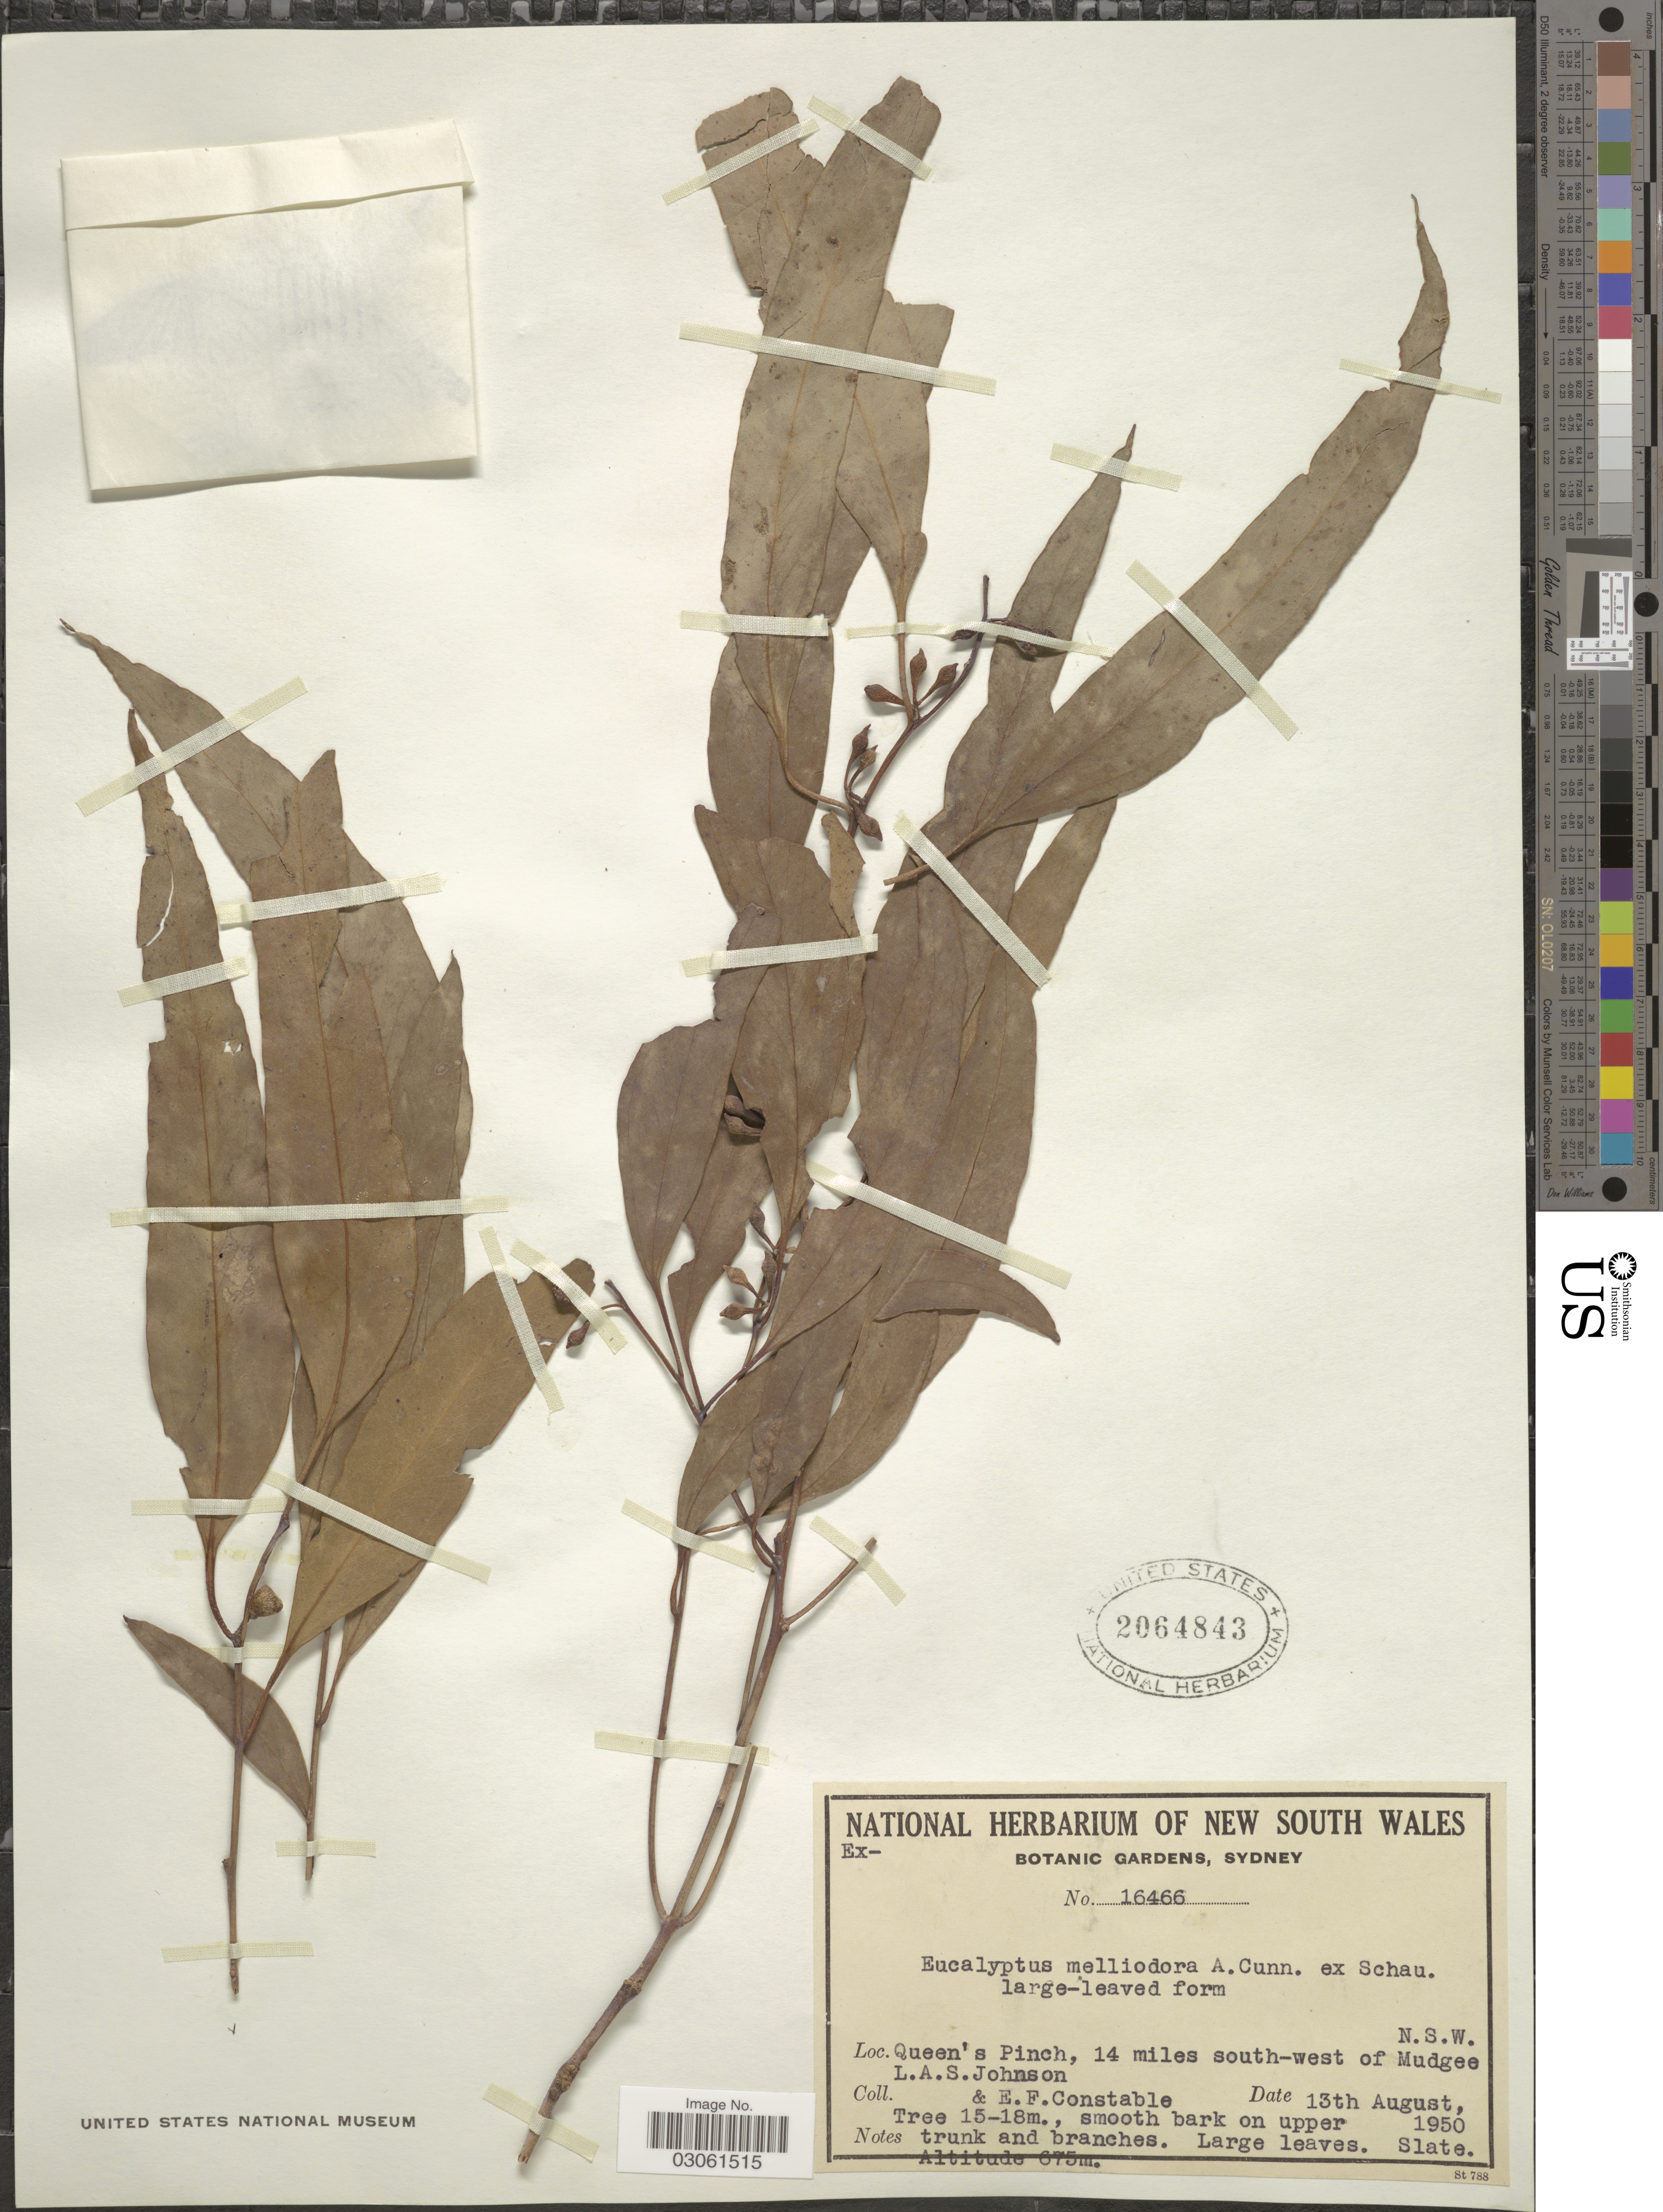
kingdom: Plantae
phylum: Tracheophyta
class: Magnoliopsida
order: Myrtales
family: Myrtaceae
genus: Eucalyptus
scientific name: Eucalyptus melliodora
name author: A. Cunn. ex S. Schauer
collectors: L. A. S. Johnson & E. F. Constable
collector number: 16466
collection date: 1950-08-13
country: Australia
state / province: New South Wales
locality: Queen's Pinch, 14 miles south-west of Mudgee. N. S. W.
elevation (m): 675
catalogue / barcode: US 2064843